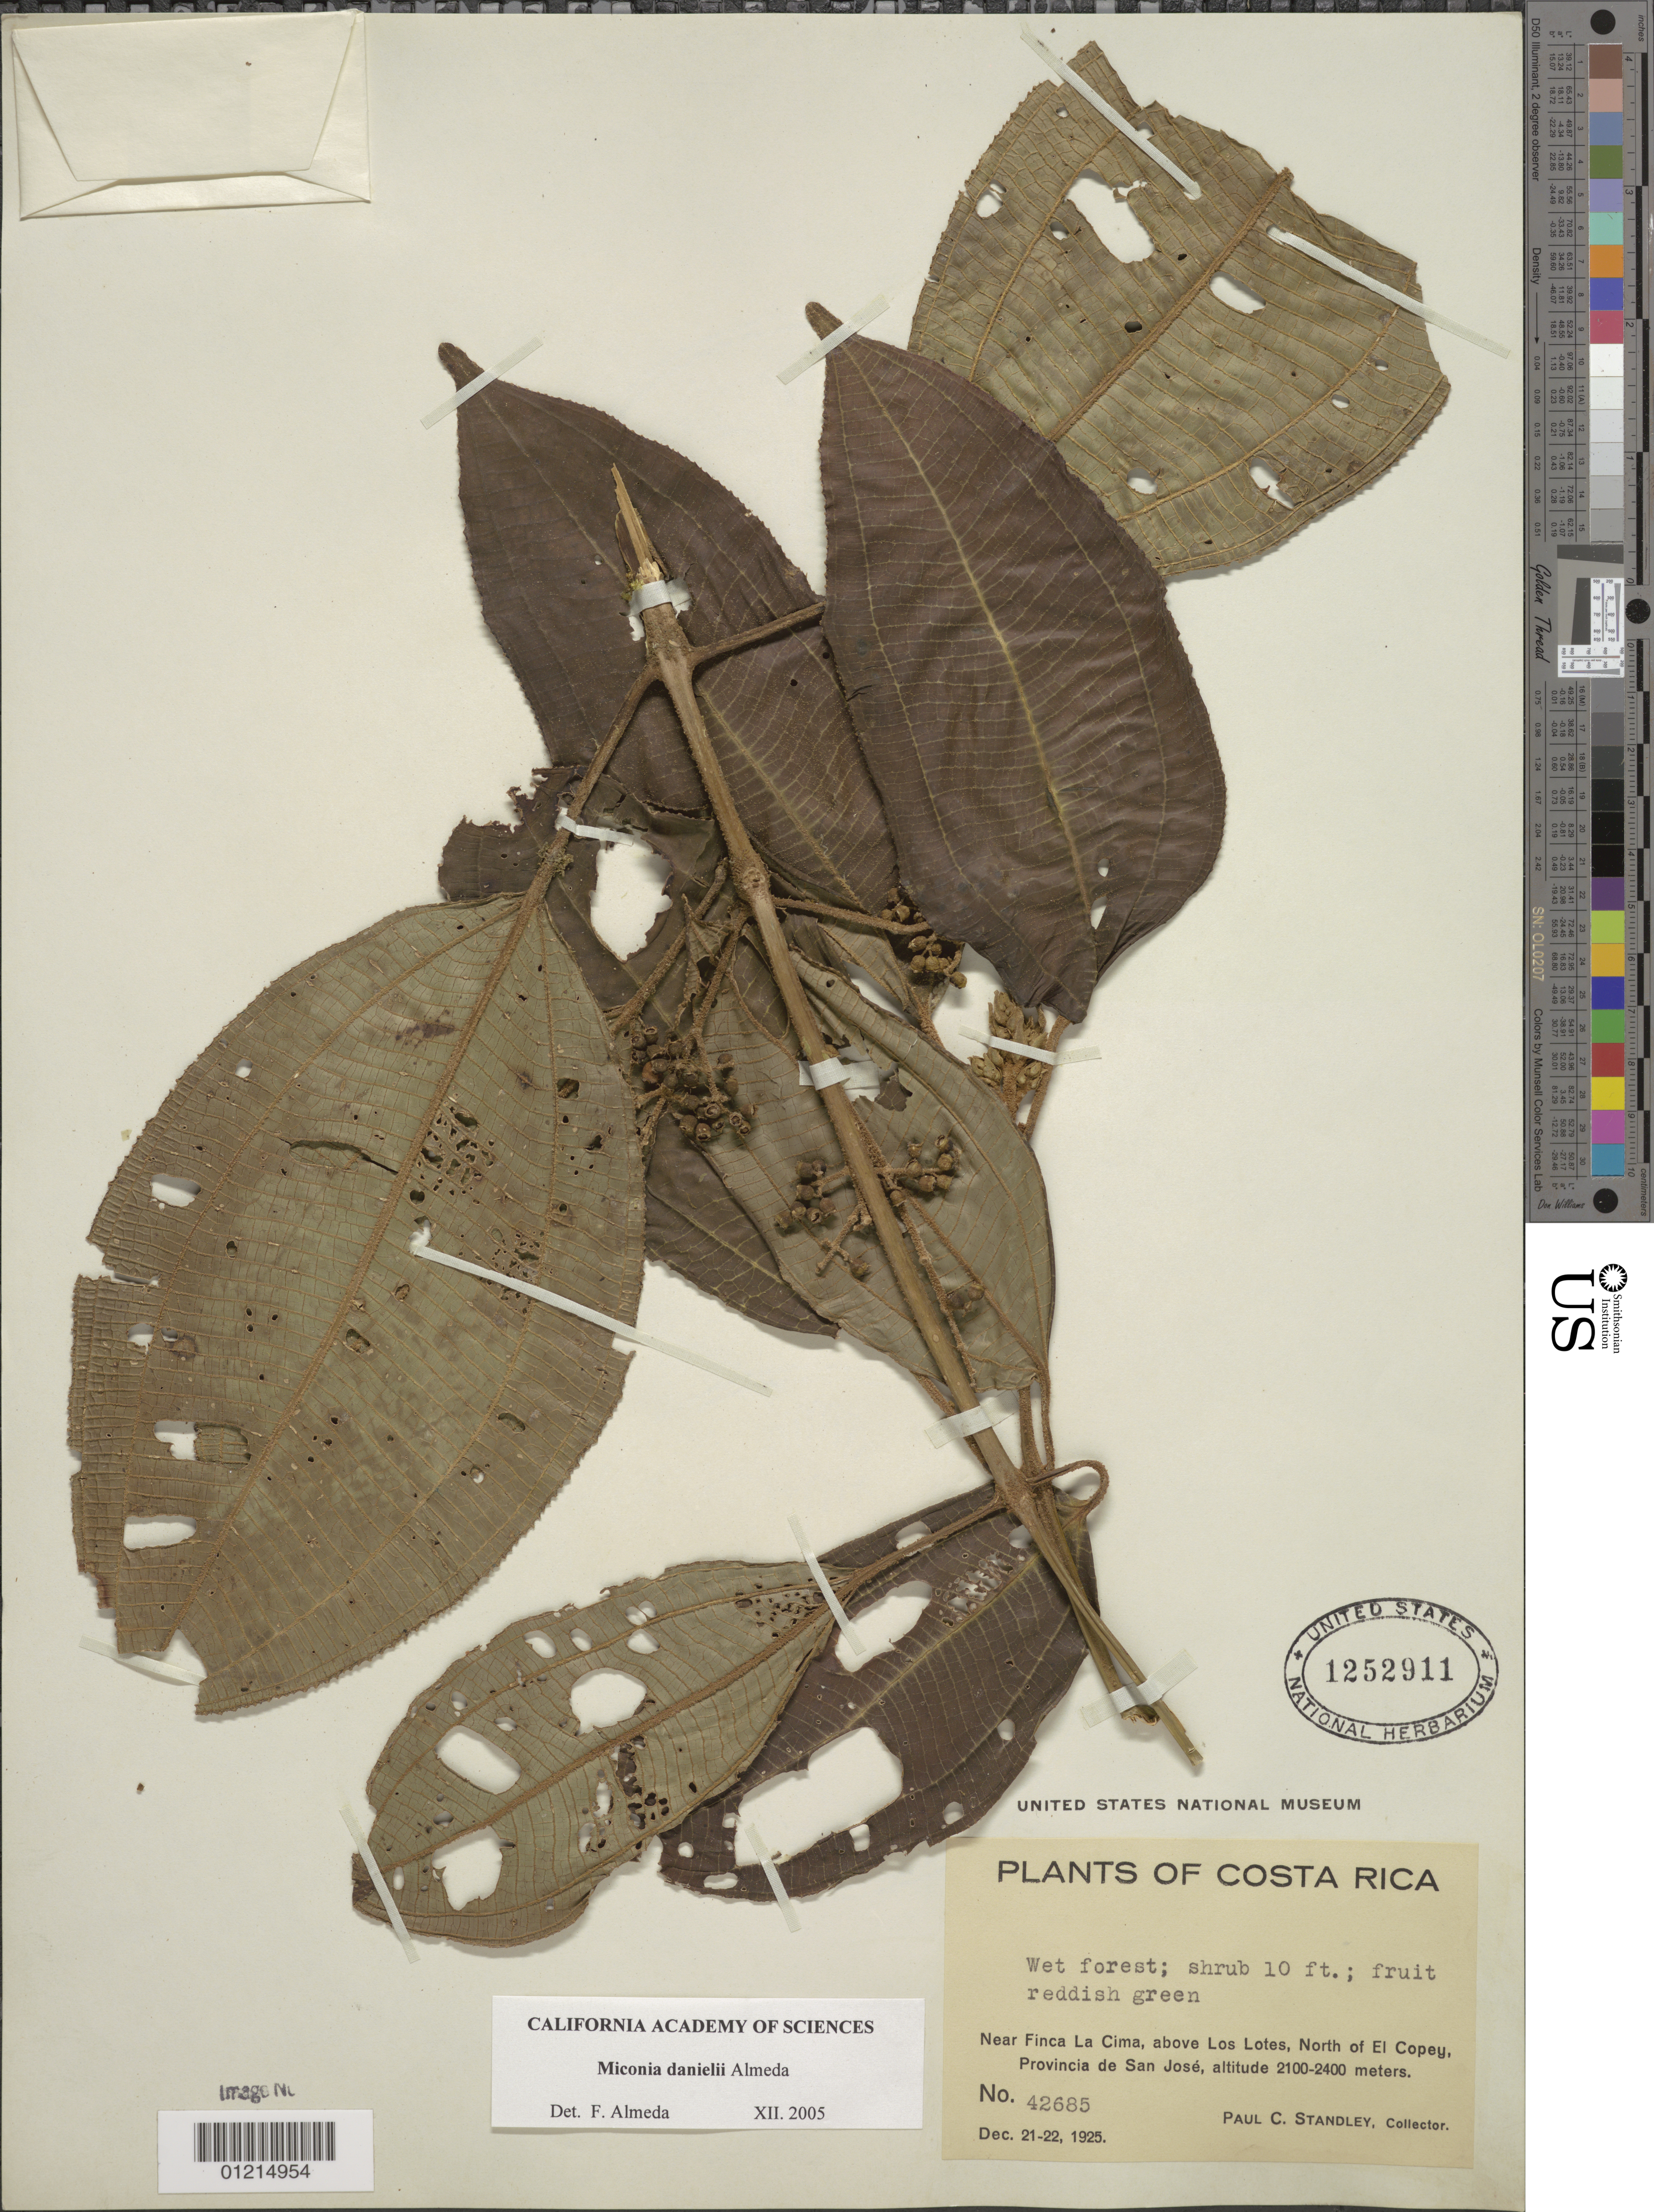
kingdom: Plantae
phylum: Tracheophyta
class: Magnoliopsida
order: Myrtales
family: Melastomataceae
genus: Miconia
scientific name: Miconia danielii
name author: Almeda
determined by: Almeda, F.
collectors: P. C. Standley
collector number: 42685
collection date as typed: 21 Dec 1925 and 22 Dec 1925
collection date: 1925-12-21,1925-12-22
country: Costa Rica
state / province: San José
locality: Near Finca La Cima, above Los Lotes, N of El Copey.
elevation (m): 2100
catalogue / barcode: US 1252911